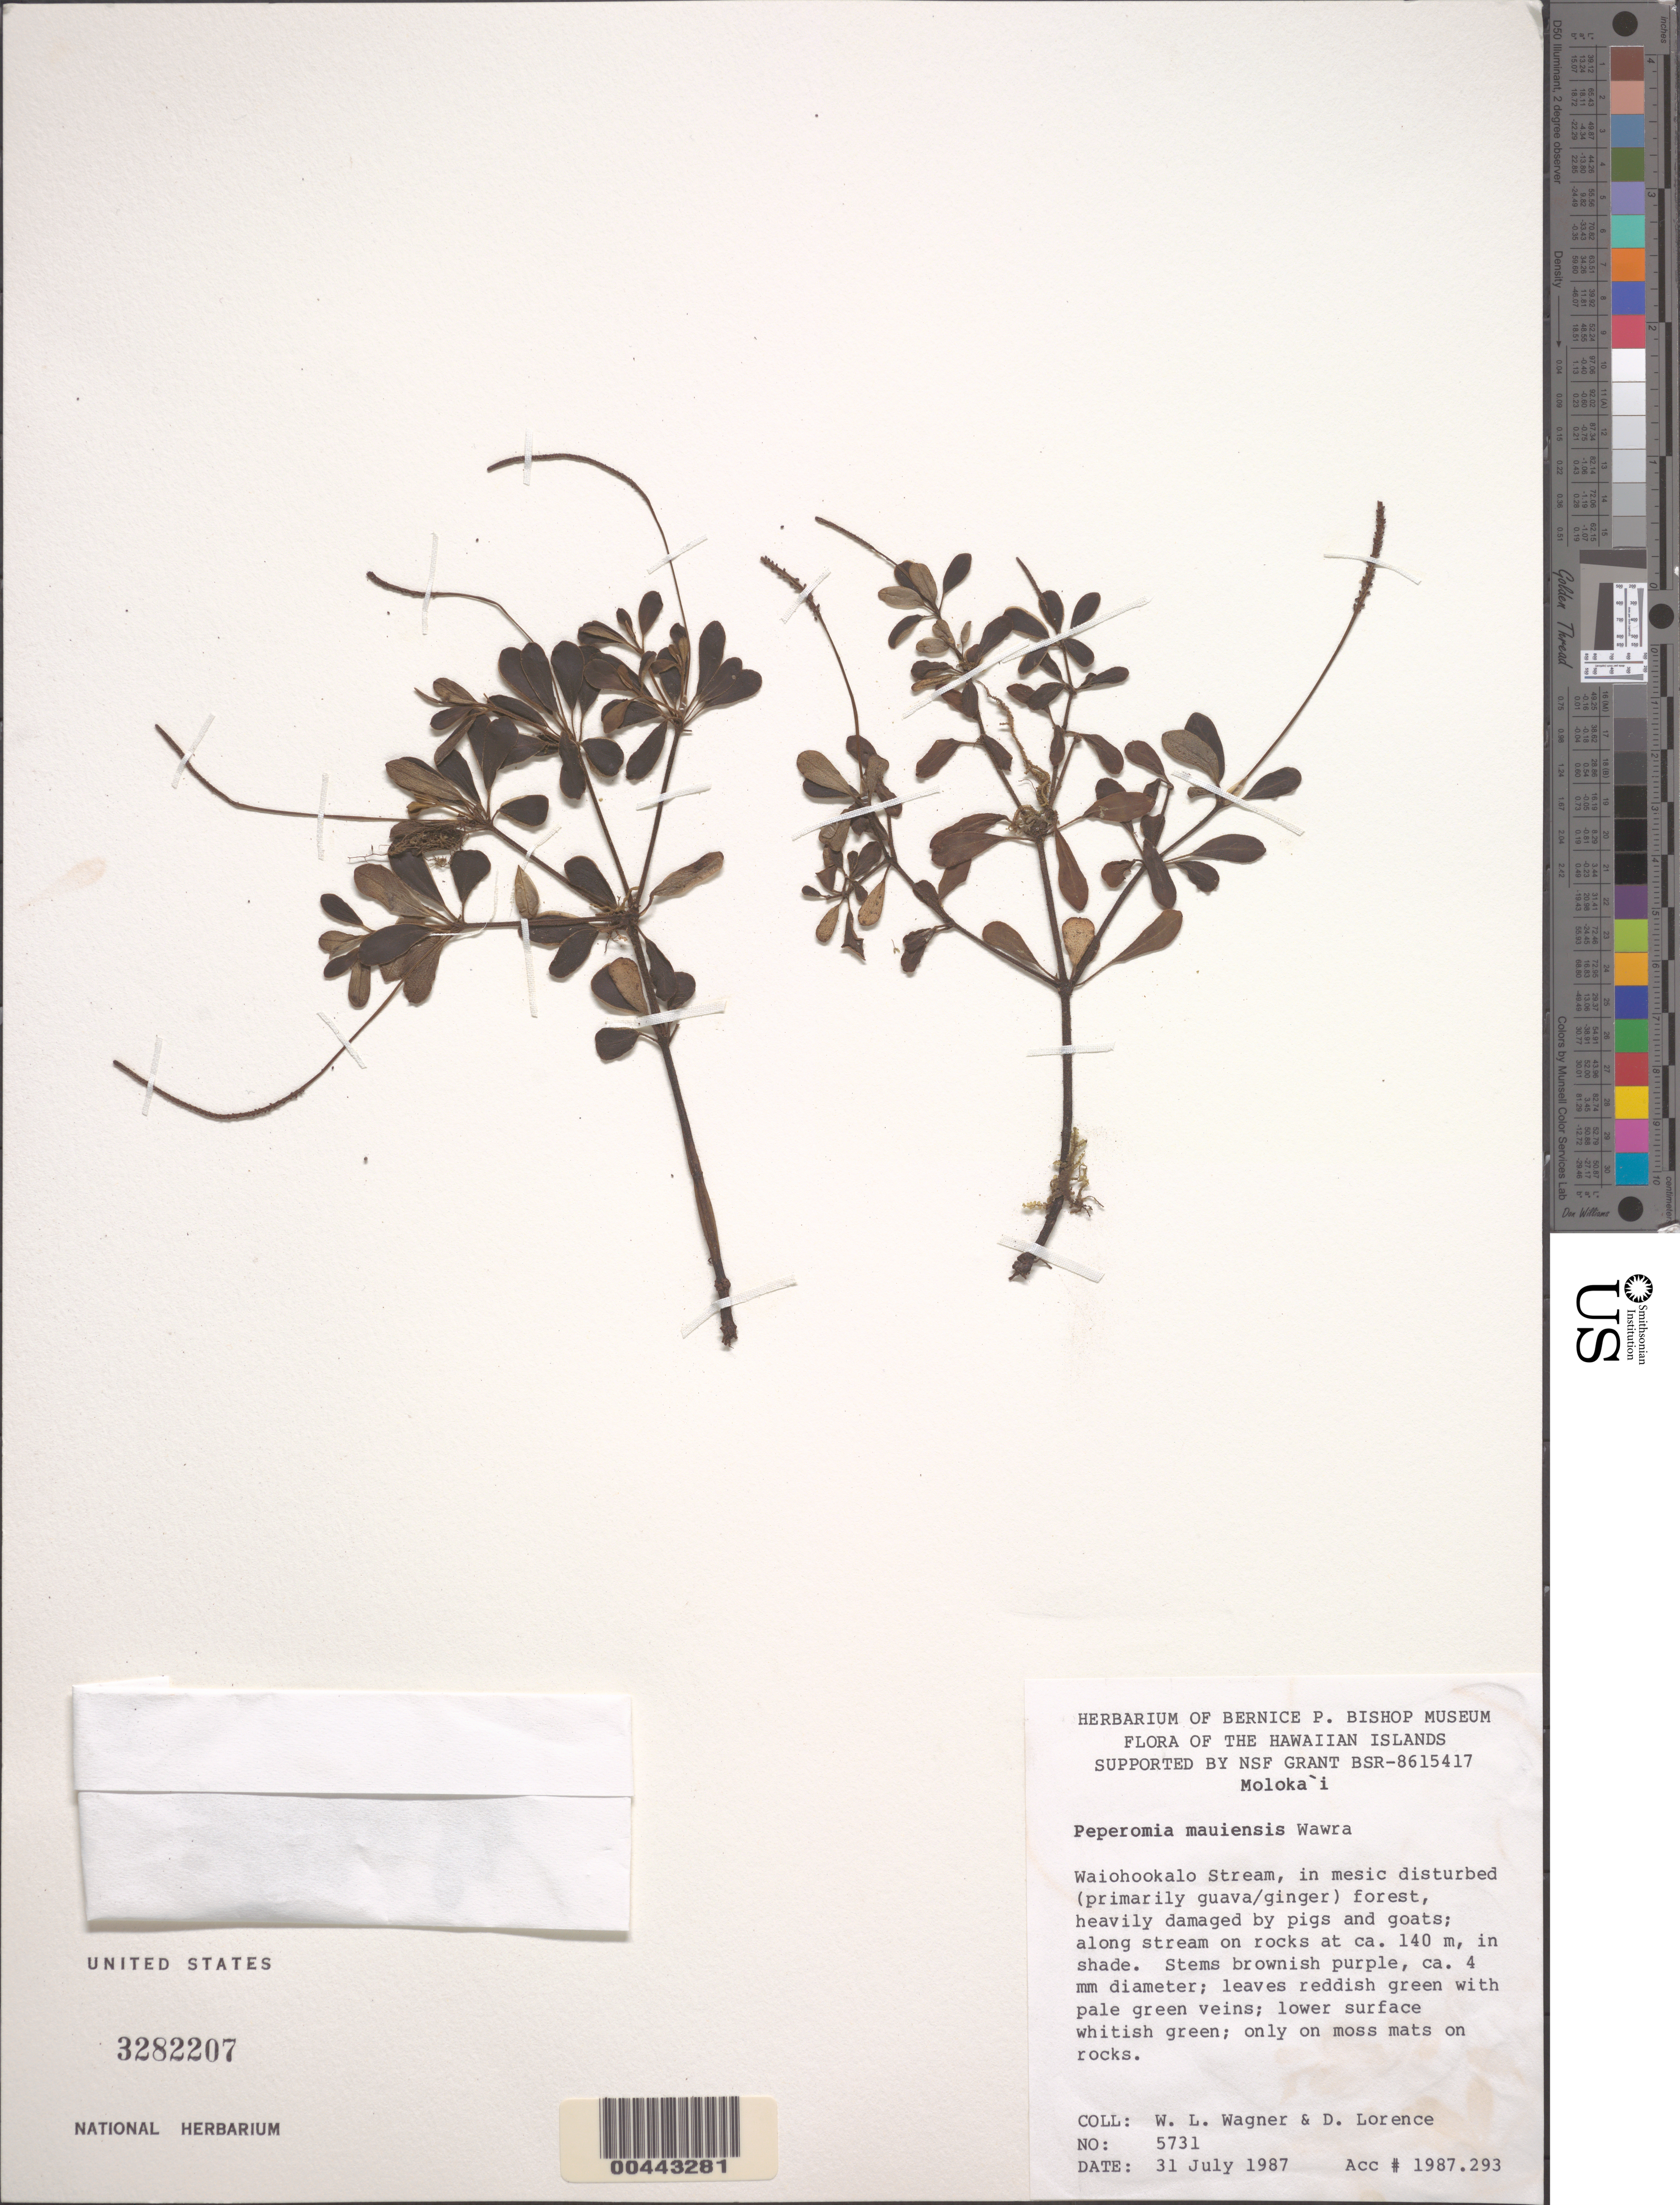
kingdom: Plantae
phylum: Tracheophyta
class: Magnoliopsida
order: Piperales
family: Piperaceae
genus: Peperomia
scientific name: Peperomia mauiensis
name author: Wawra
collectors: W. L. Wagner & D. Lorence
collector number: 5731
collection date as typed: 31 Jul 1987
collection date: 1987-07-31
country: United States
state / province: Hawaii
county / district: Maui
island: Moloka'i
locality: Waiohookalo Stream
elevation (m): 140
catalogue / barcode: US 3282207